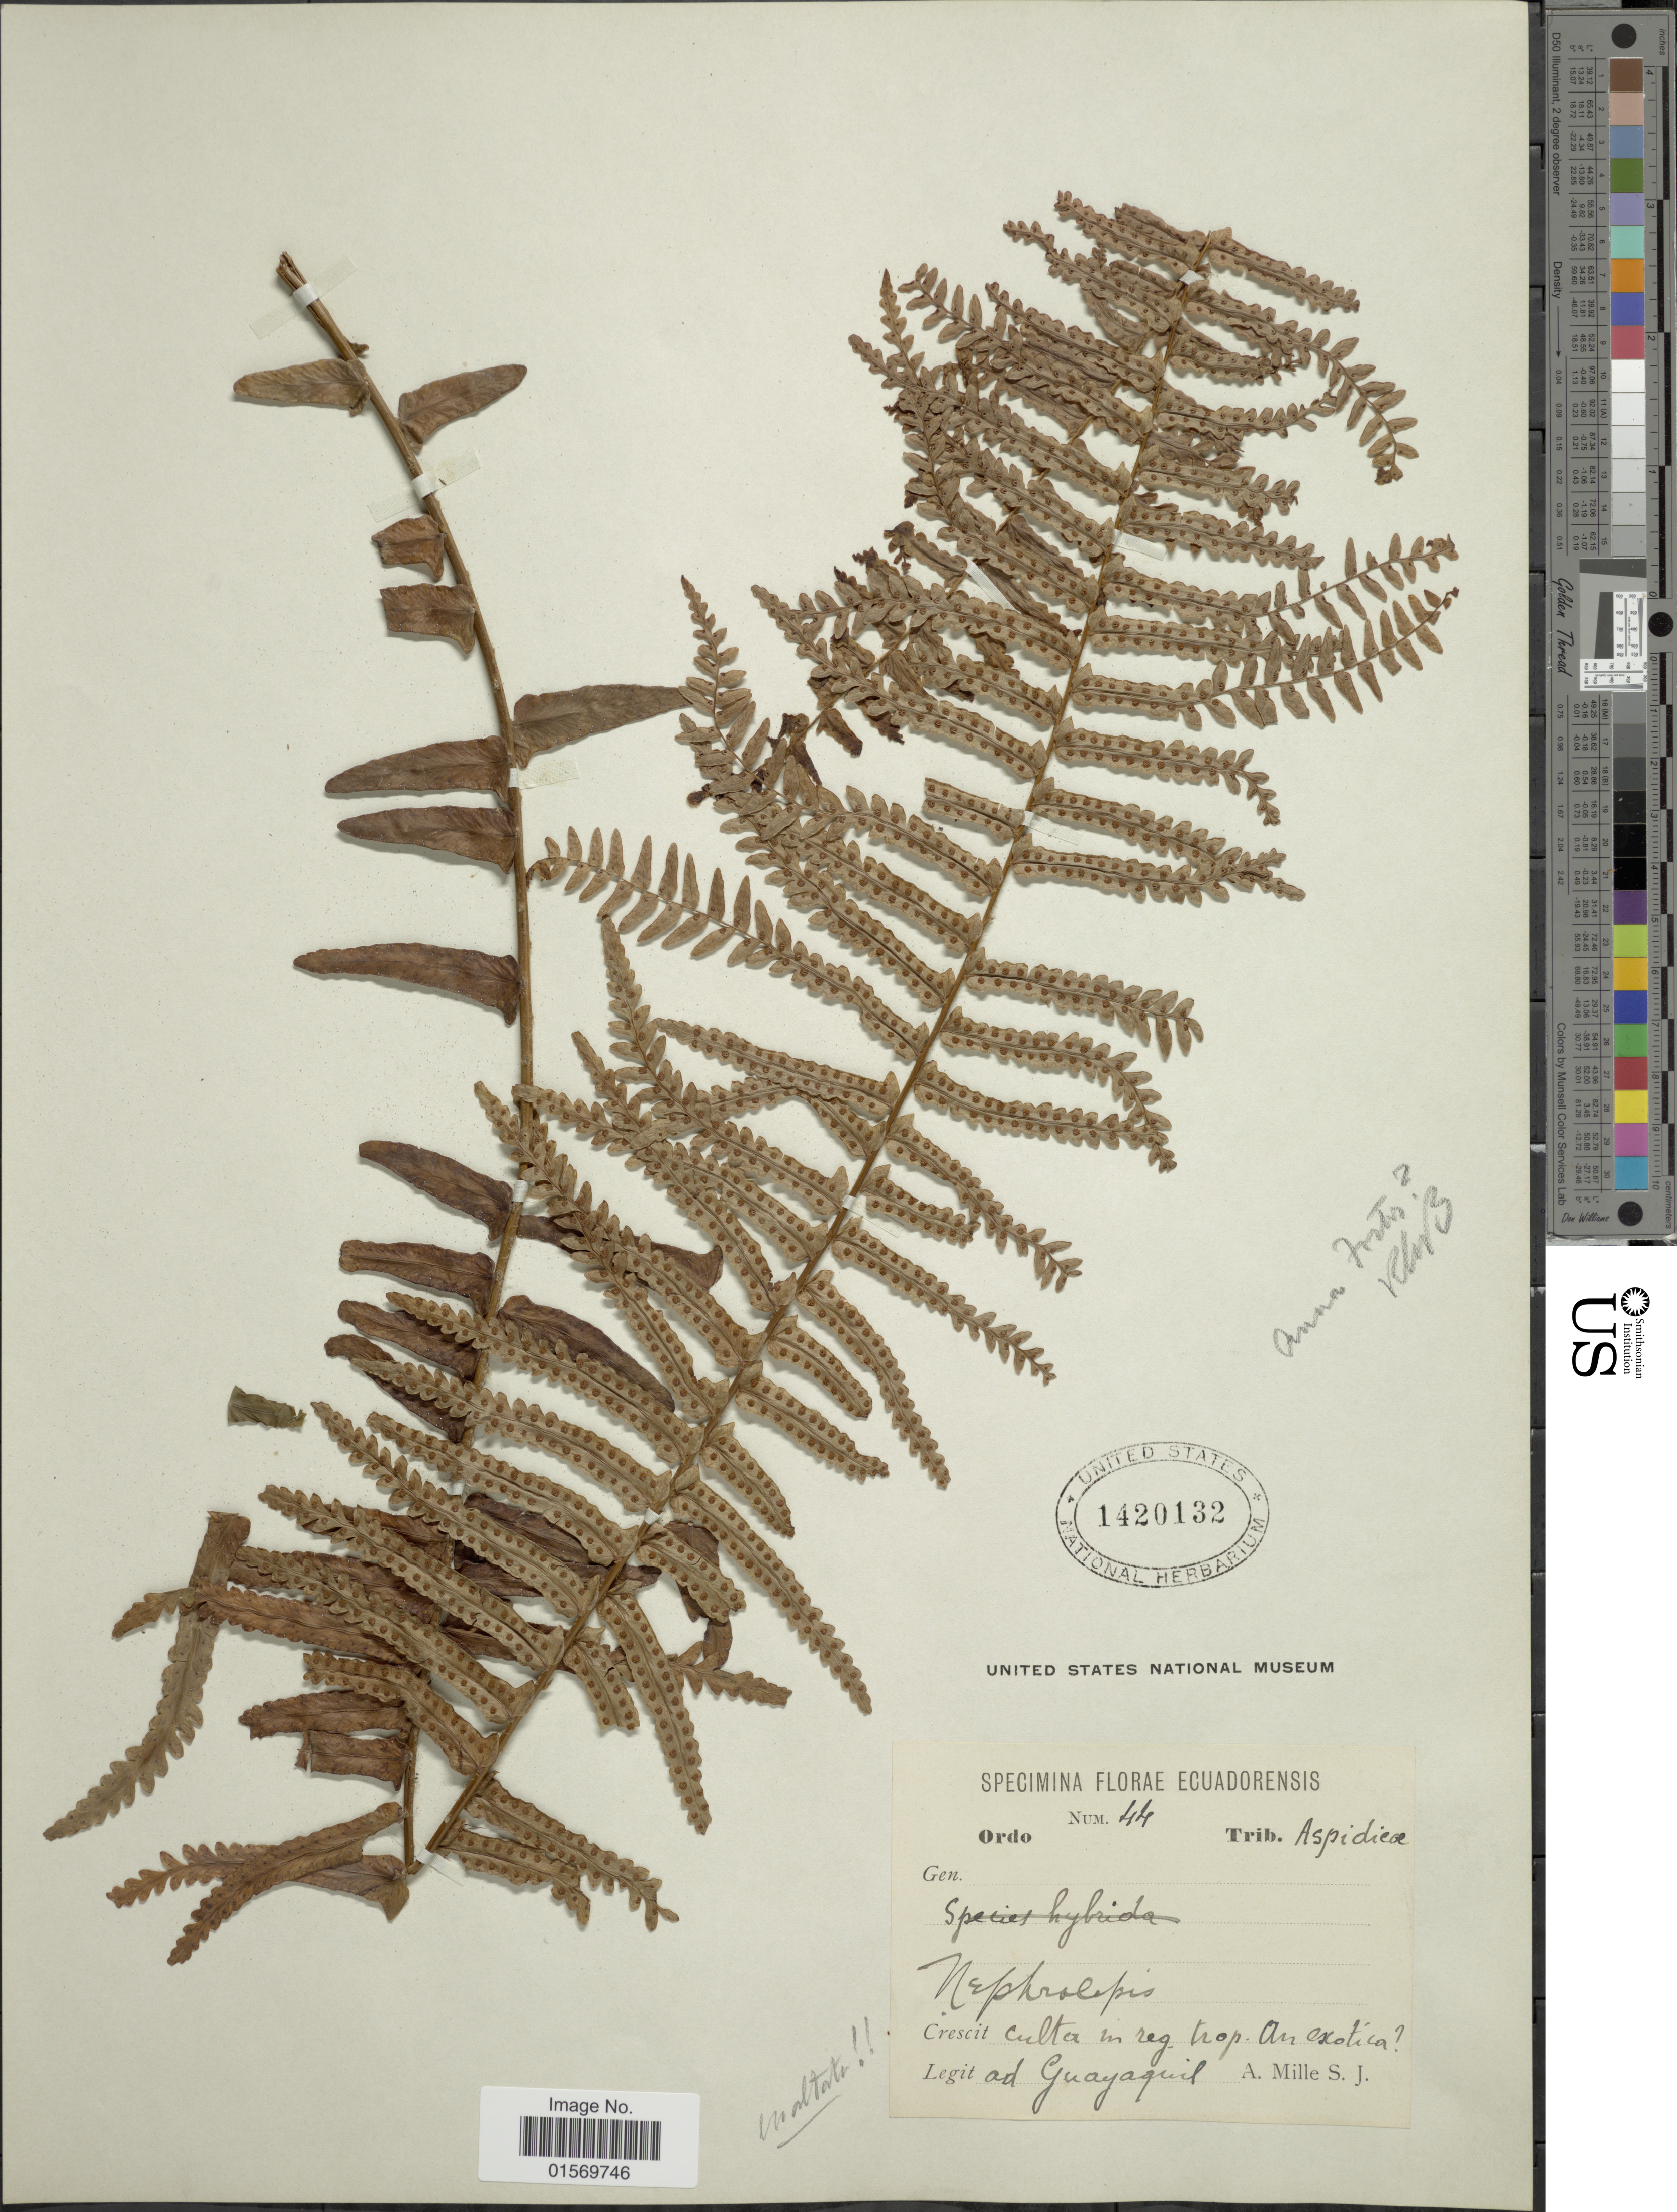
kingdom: Plantae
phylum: Tracheophyta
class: Polypodiopsida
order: Polypodiales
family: Nephrolepidaceae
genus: Nephrolepis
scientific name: Nephrolepis exaltata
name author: (L.) Schott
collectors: A. Mille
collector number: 44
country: Ecuador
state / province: Guayas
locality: Guayaquil.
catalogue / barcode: US 1420132